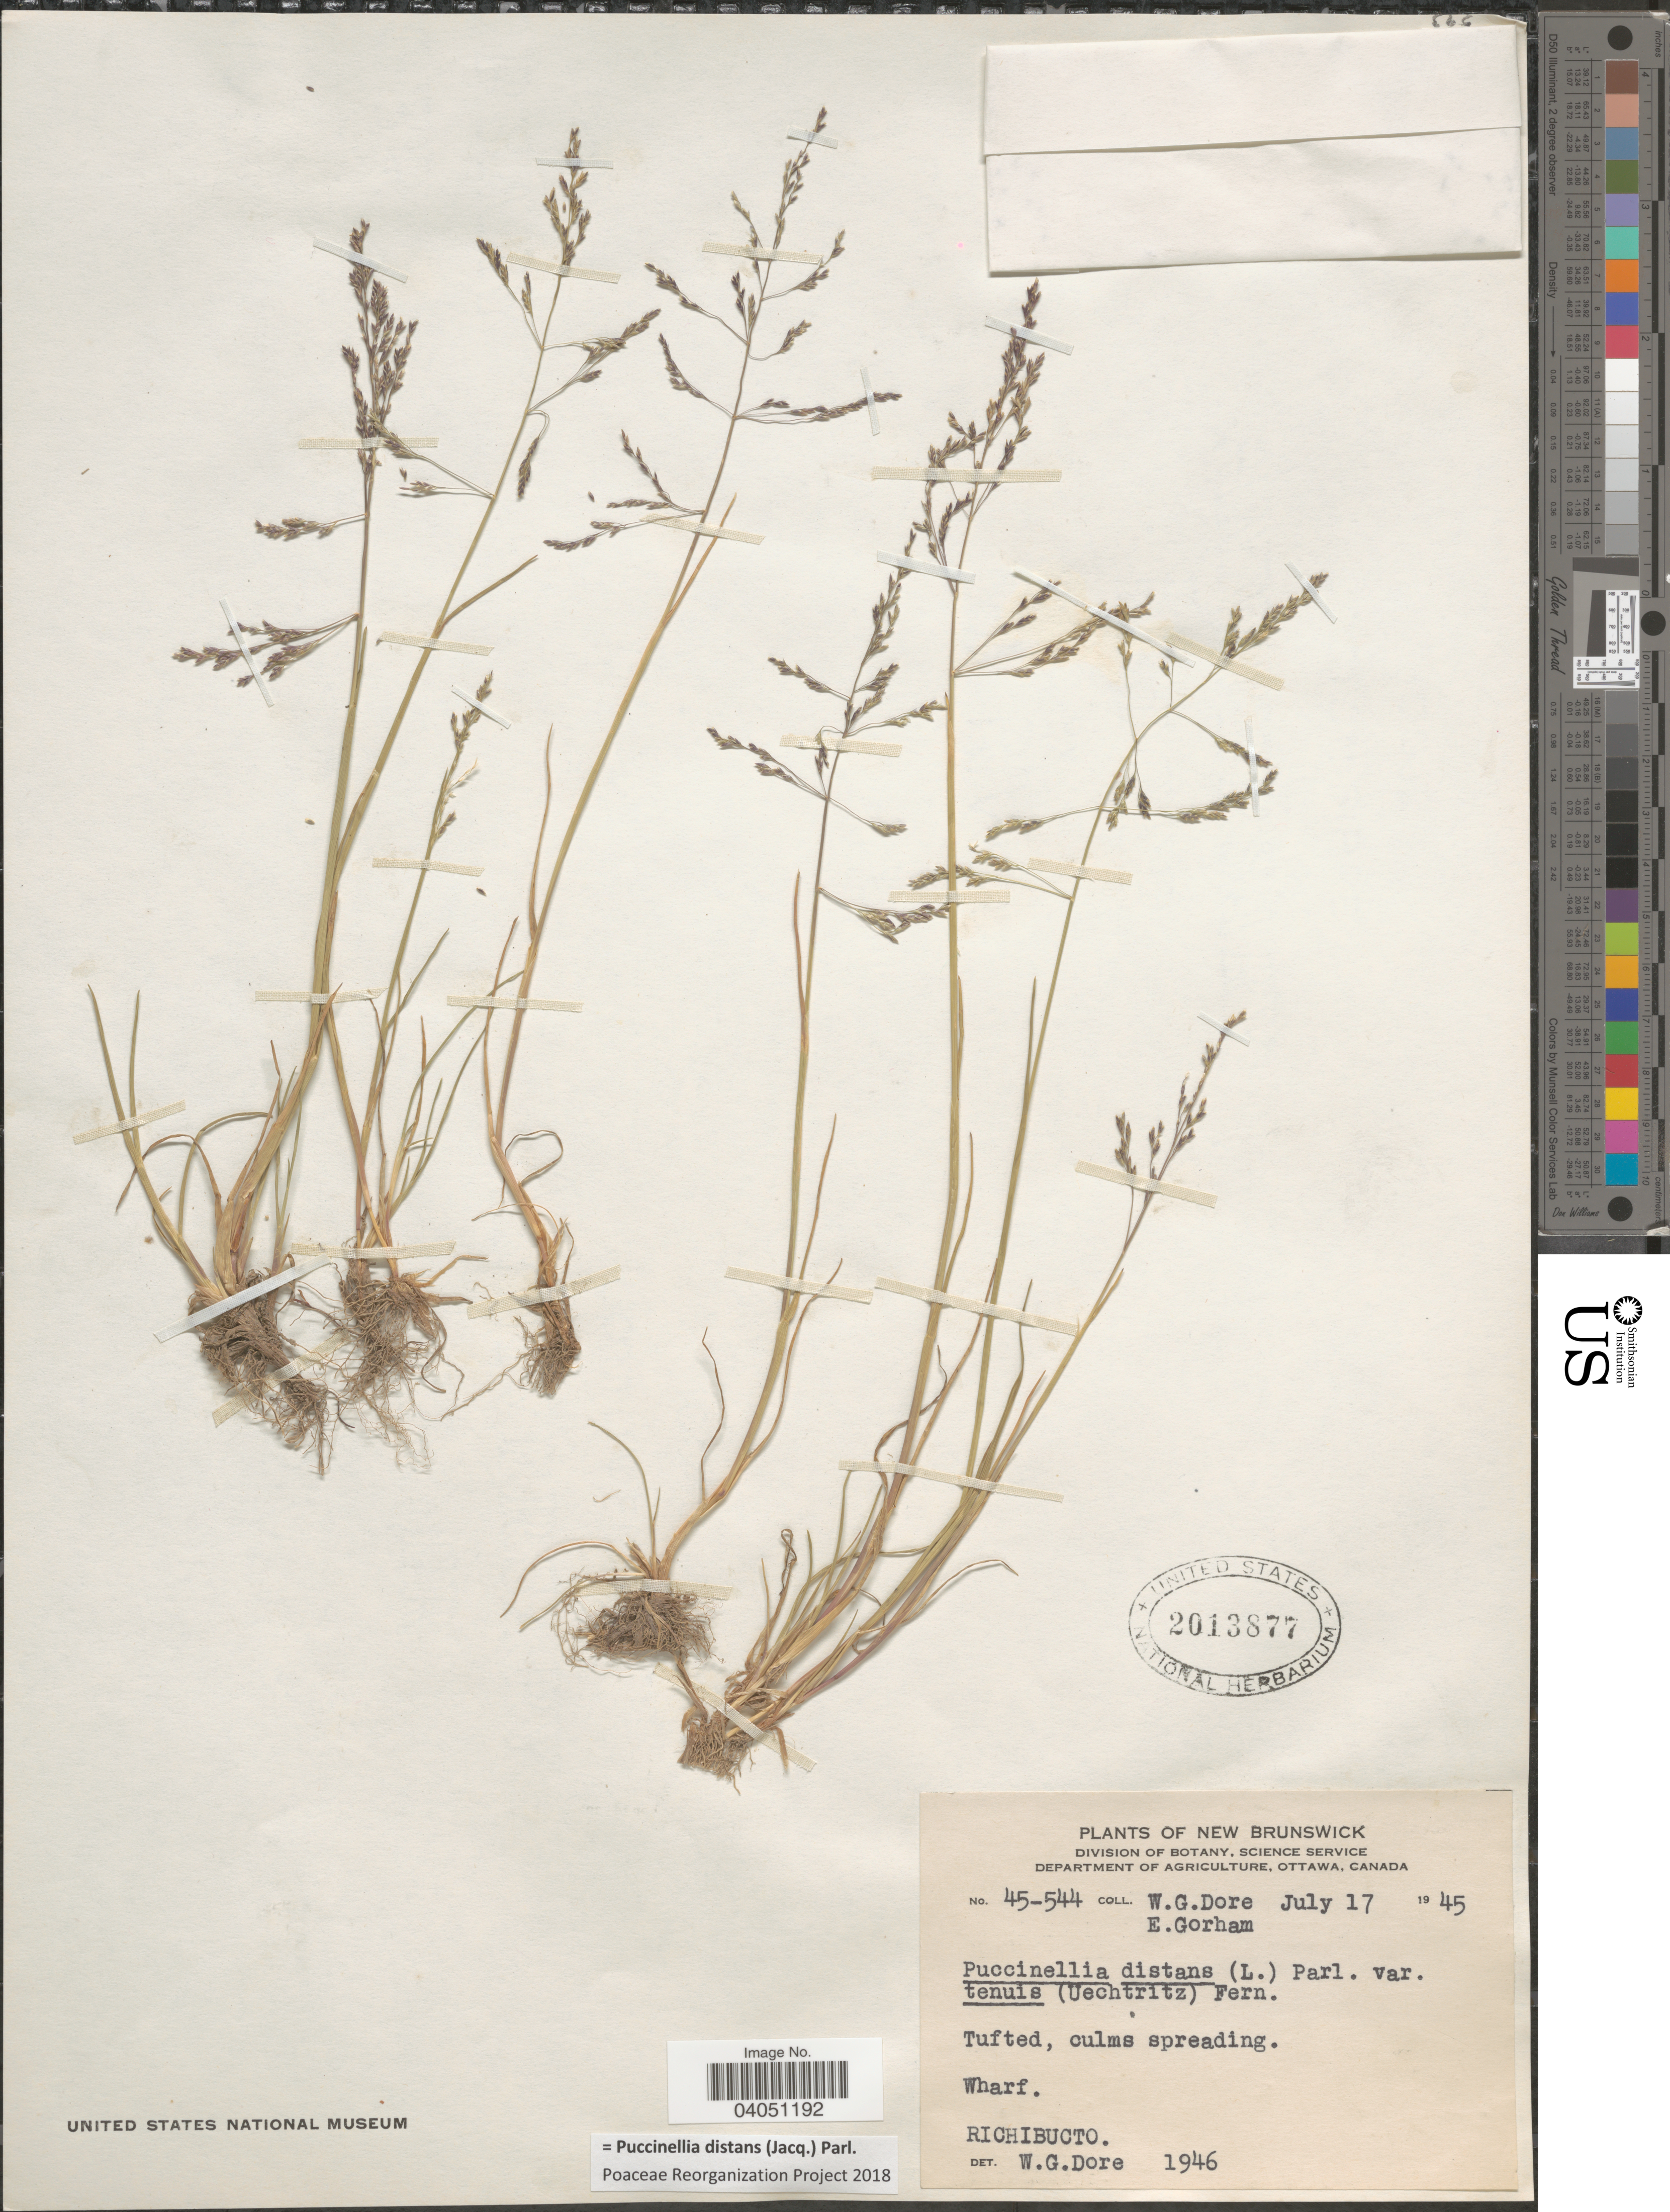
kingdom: Plantae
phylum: Tracheophyta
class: Liliopsida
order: Poales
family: Poaceae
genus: Puccinellia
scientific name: Puccinellia distans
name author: (Jacq.) Parl.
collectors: W. Dore & E. Gorham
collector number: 45-544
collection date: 1945-07-17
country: Canada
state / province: New Brunswick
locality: Wharf. Richibucto.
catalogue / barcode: US 2013877